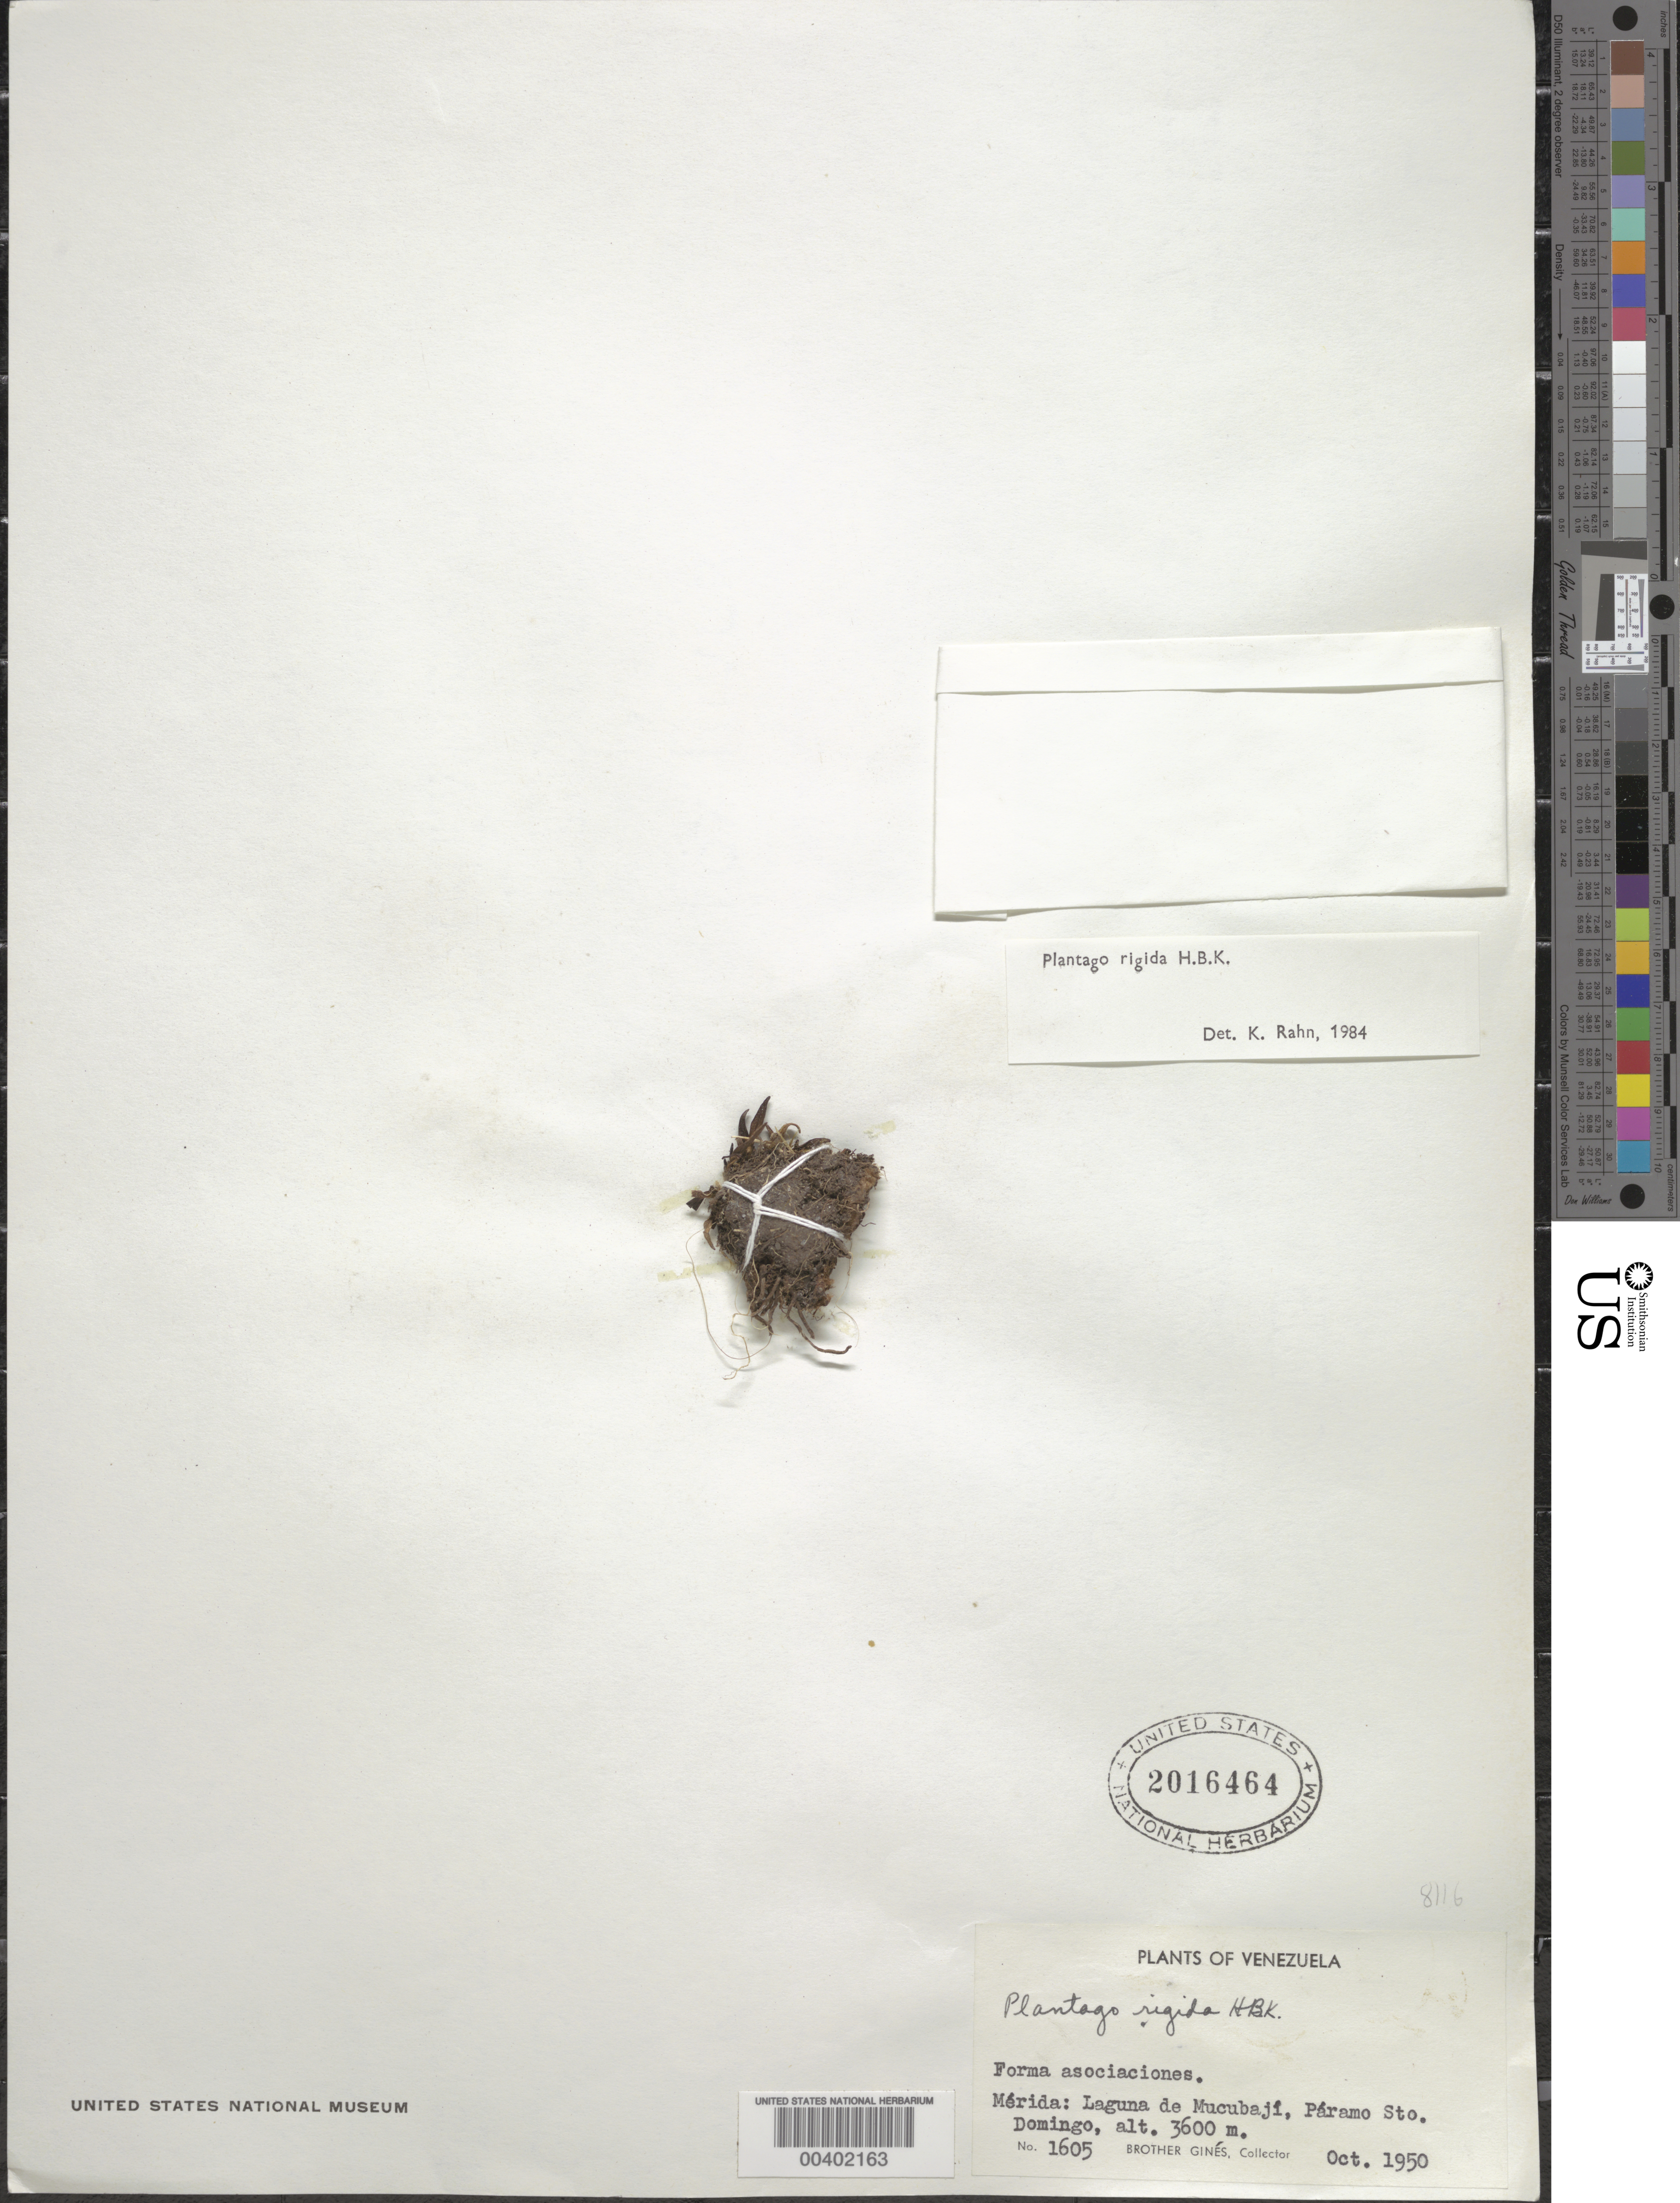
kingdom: Plantae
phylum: Tracheophyta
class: Magnoliopsida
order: Lamiales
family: Plantaginaceae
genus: Plantago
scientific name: Plantago rigida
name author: Kunth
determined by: Rahn, Knud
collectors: Bro. Gines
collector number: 1605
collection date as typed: Oct 1950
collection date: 1950-10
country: Venezuela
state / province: Mérida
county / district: Rangel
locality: Laguna de Mucubají, Páramo Sto. Domingo. Mucubaji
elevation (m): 3600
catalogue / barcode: US 2016464